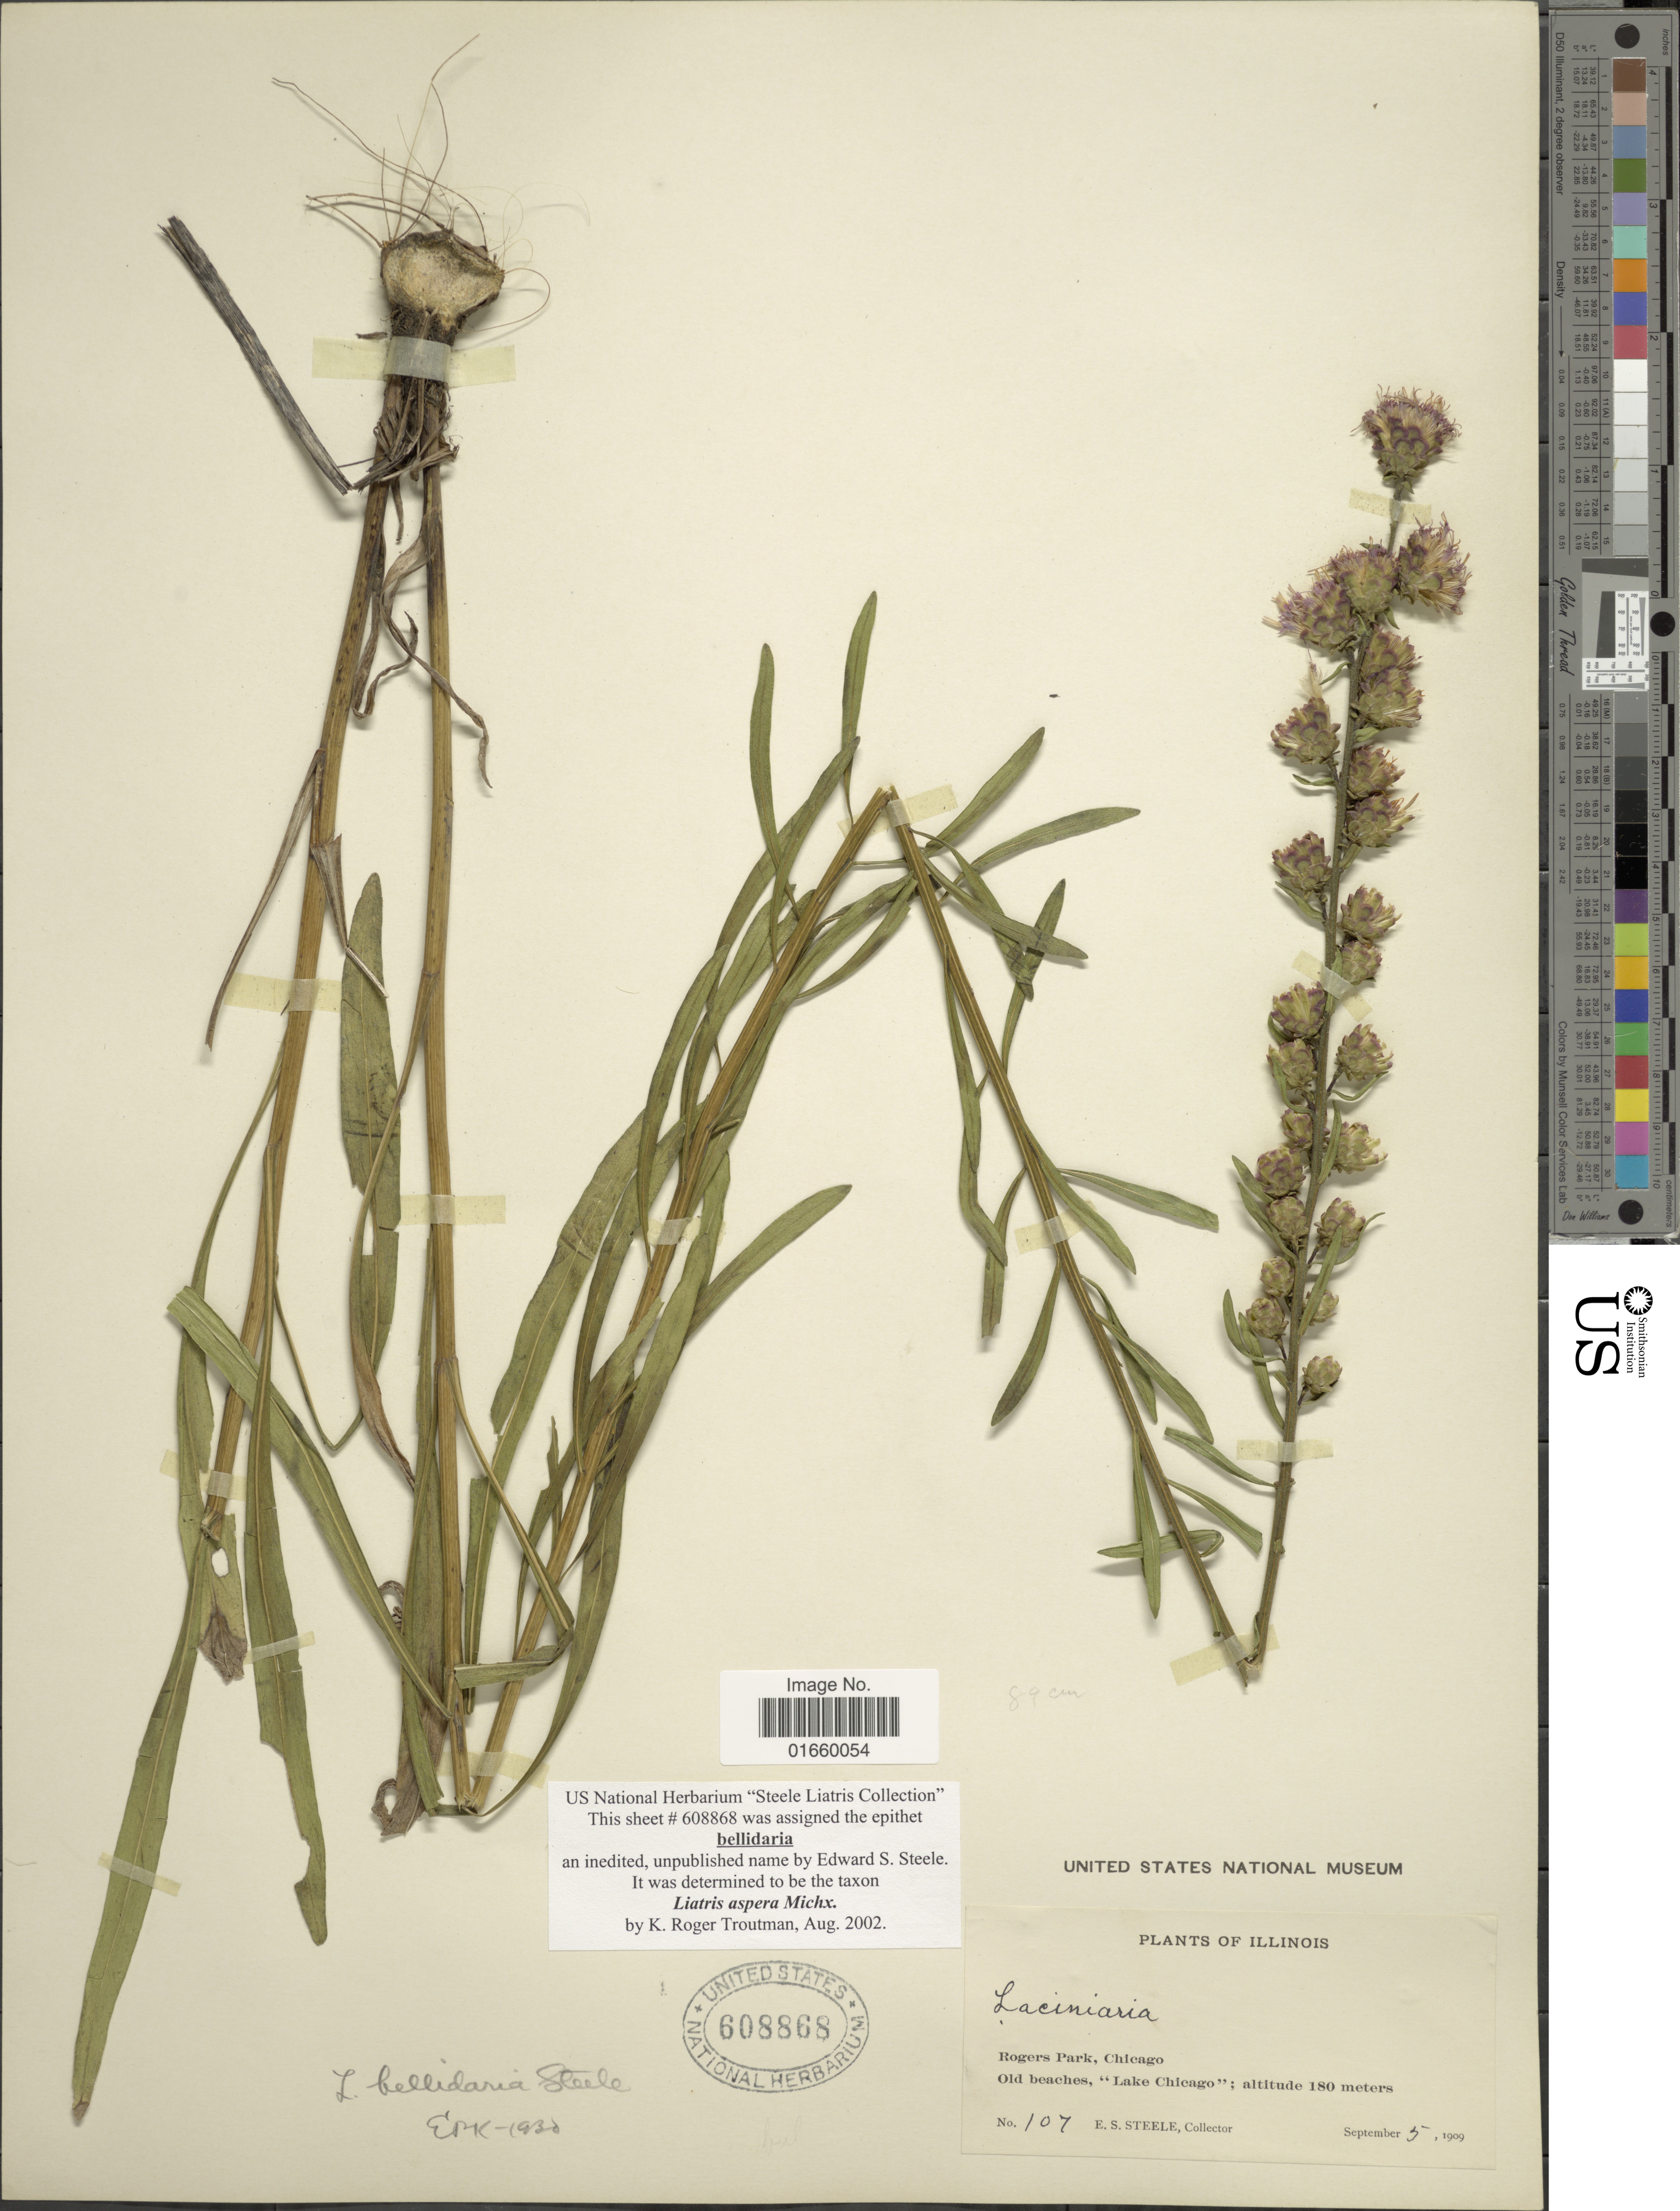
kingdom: Plantae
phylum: Tracheophyta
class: Magnoliopsida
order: Asterales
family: Asteraceae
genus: Liatris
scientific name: Liatris aspera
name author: Michx.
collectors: E. Steele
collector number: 107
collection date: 1909-09-05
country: United States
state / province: Illinois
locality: Rogers Park, Chicago, Old Beaches, "Lake Chicago"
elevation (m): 180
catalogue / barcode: US 608868